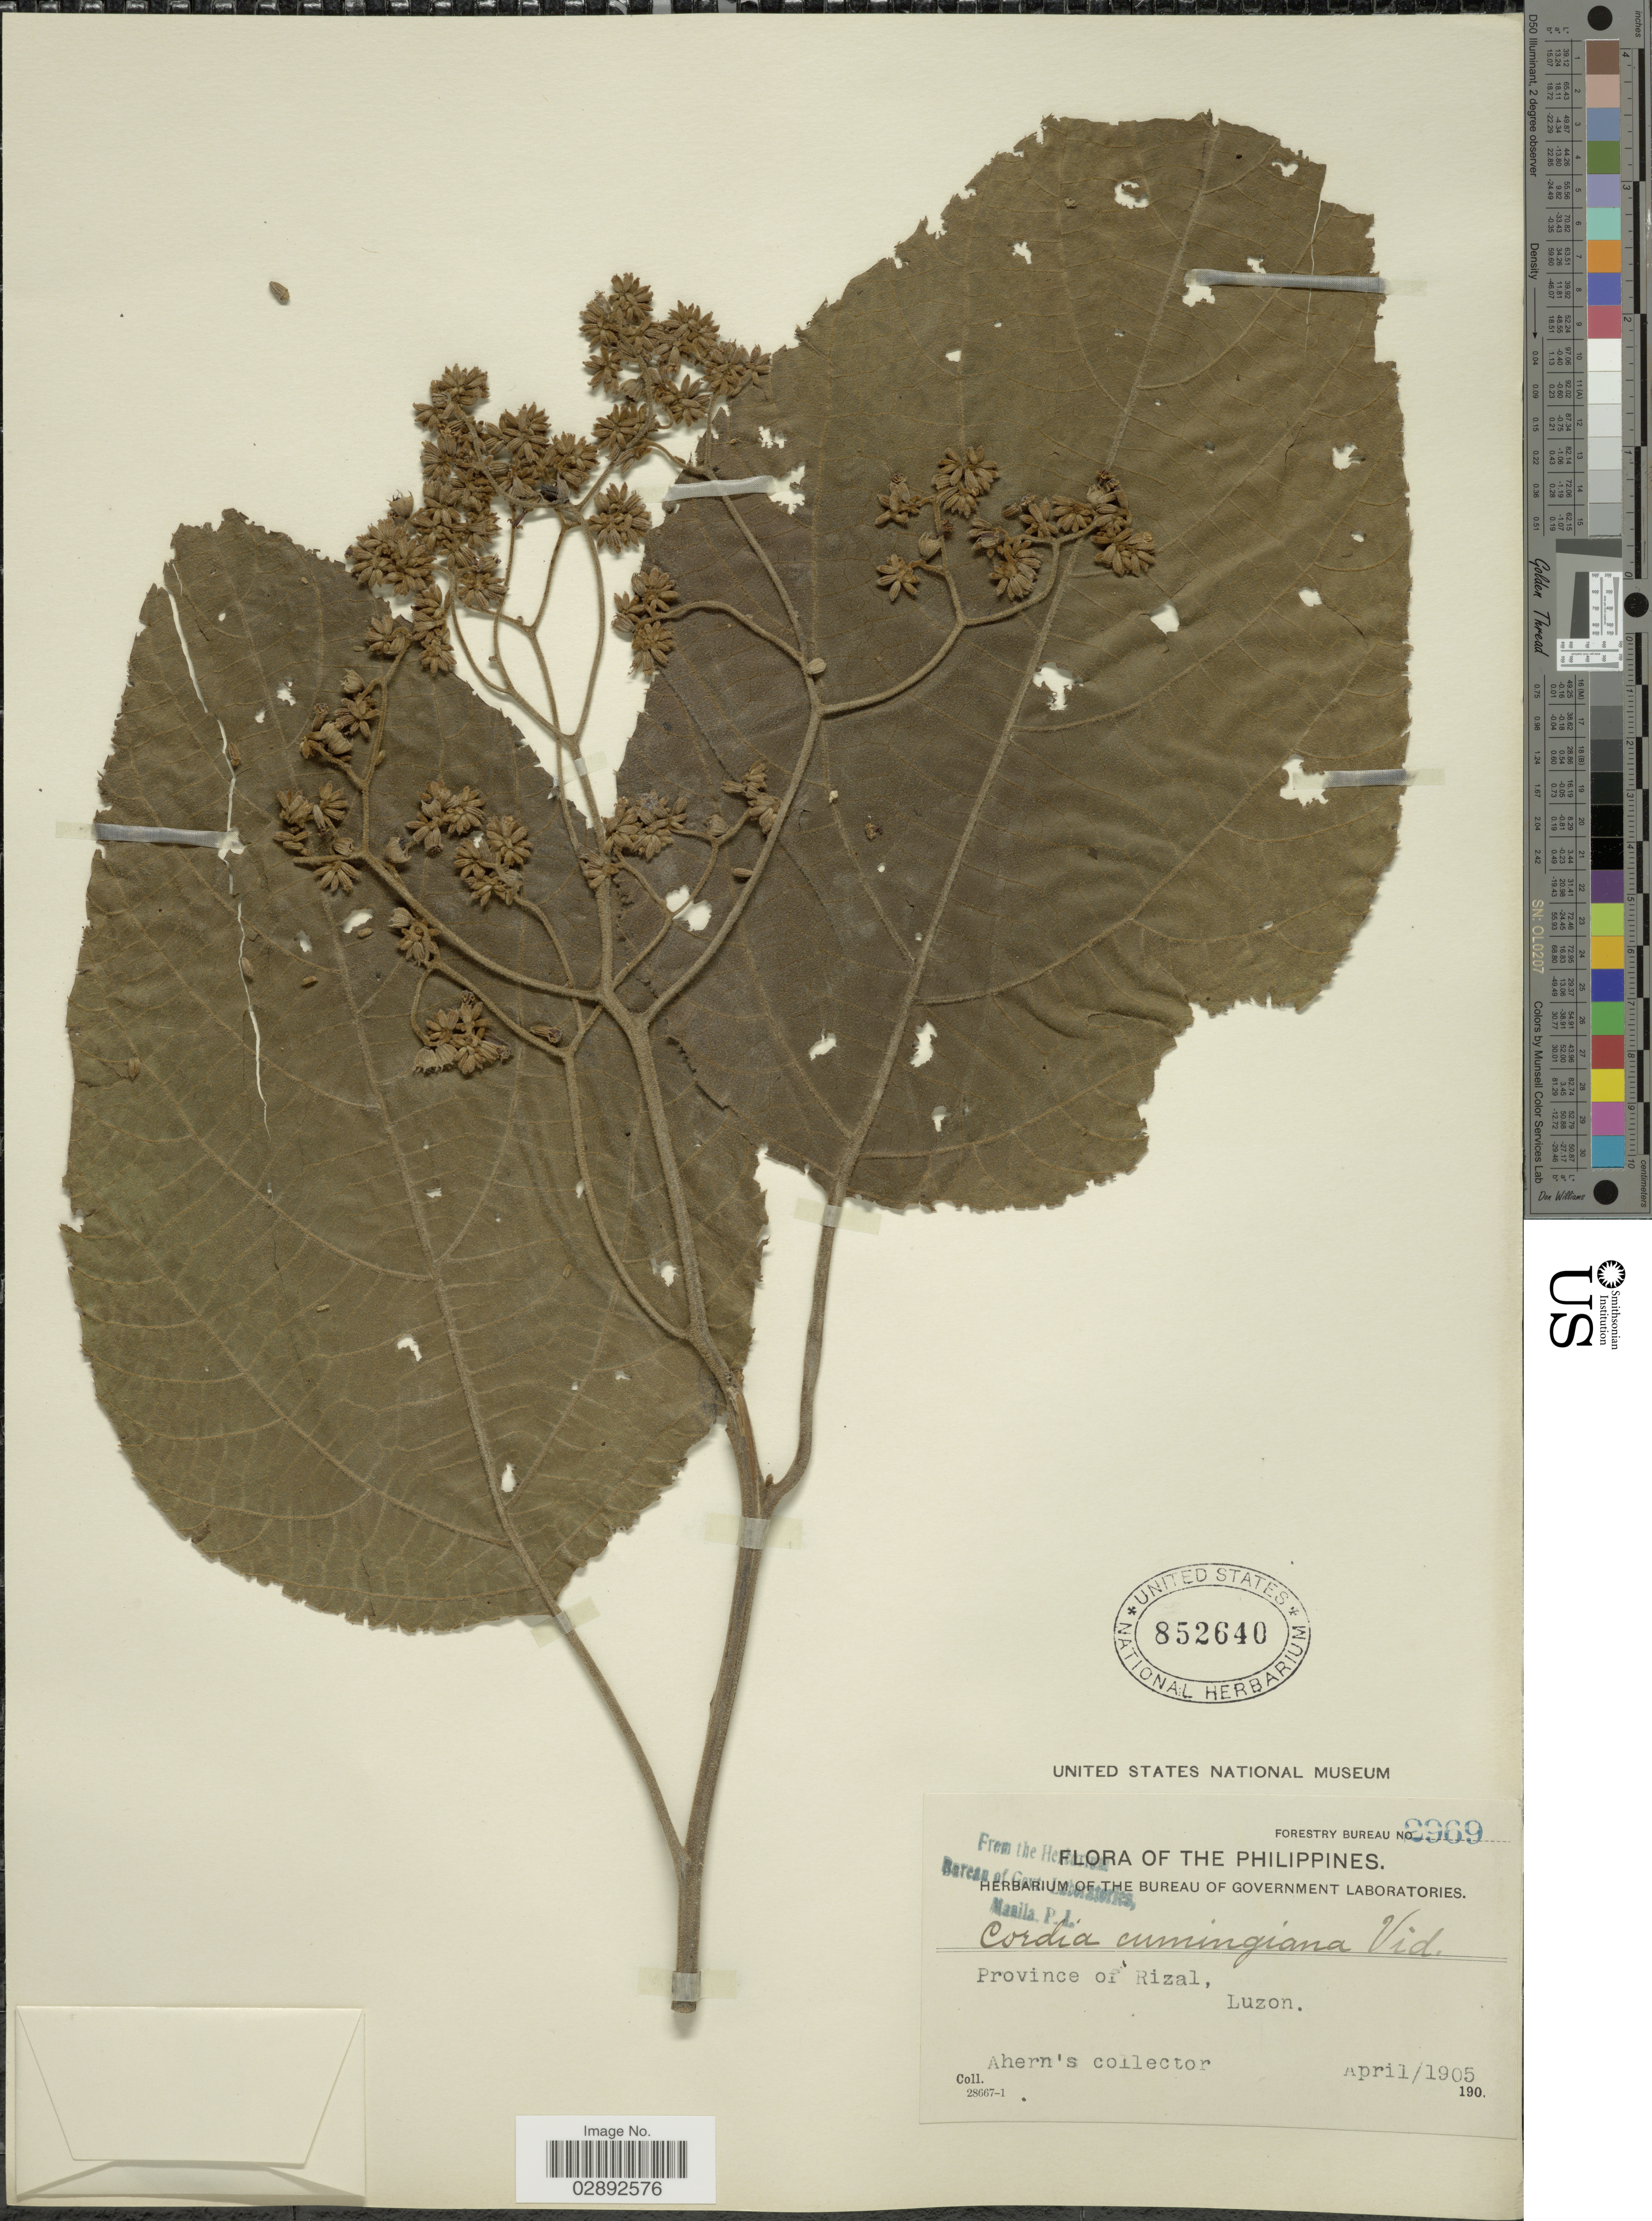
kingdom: Plantae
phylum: Tracheophyta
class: Magnoliopsida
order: Boraginales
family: Cordiaceae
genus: Cordia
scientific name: Cordia cumingiana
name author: Vidal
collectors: Ahern's collector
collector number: Forestry Bureau 2969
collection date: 1905-04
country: Philippines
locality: Province of Rizal, Luzon.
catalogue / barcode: US 852640